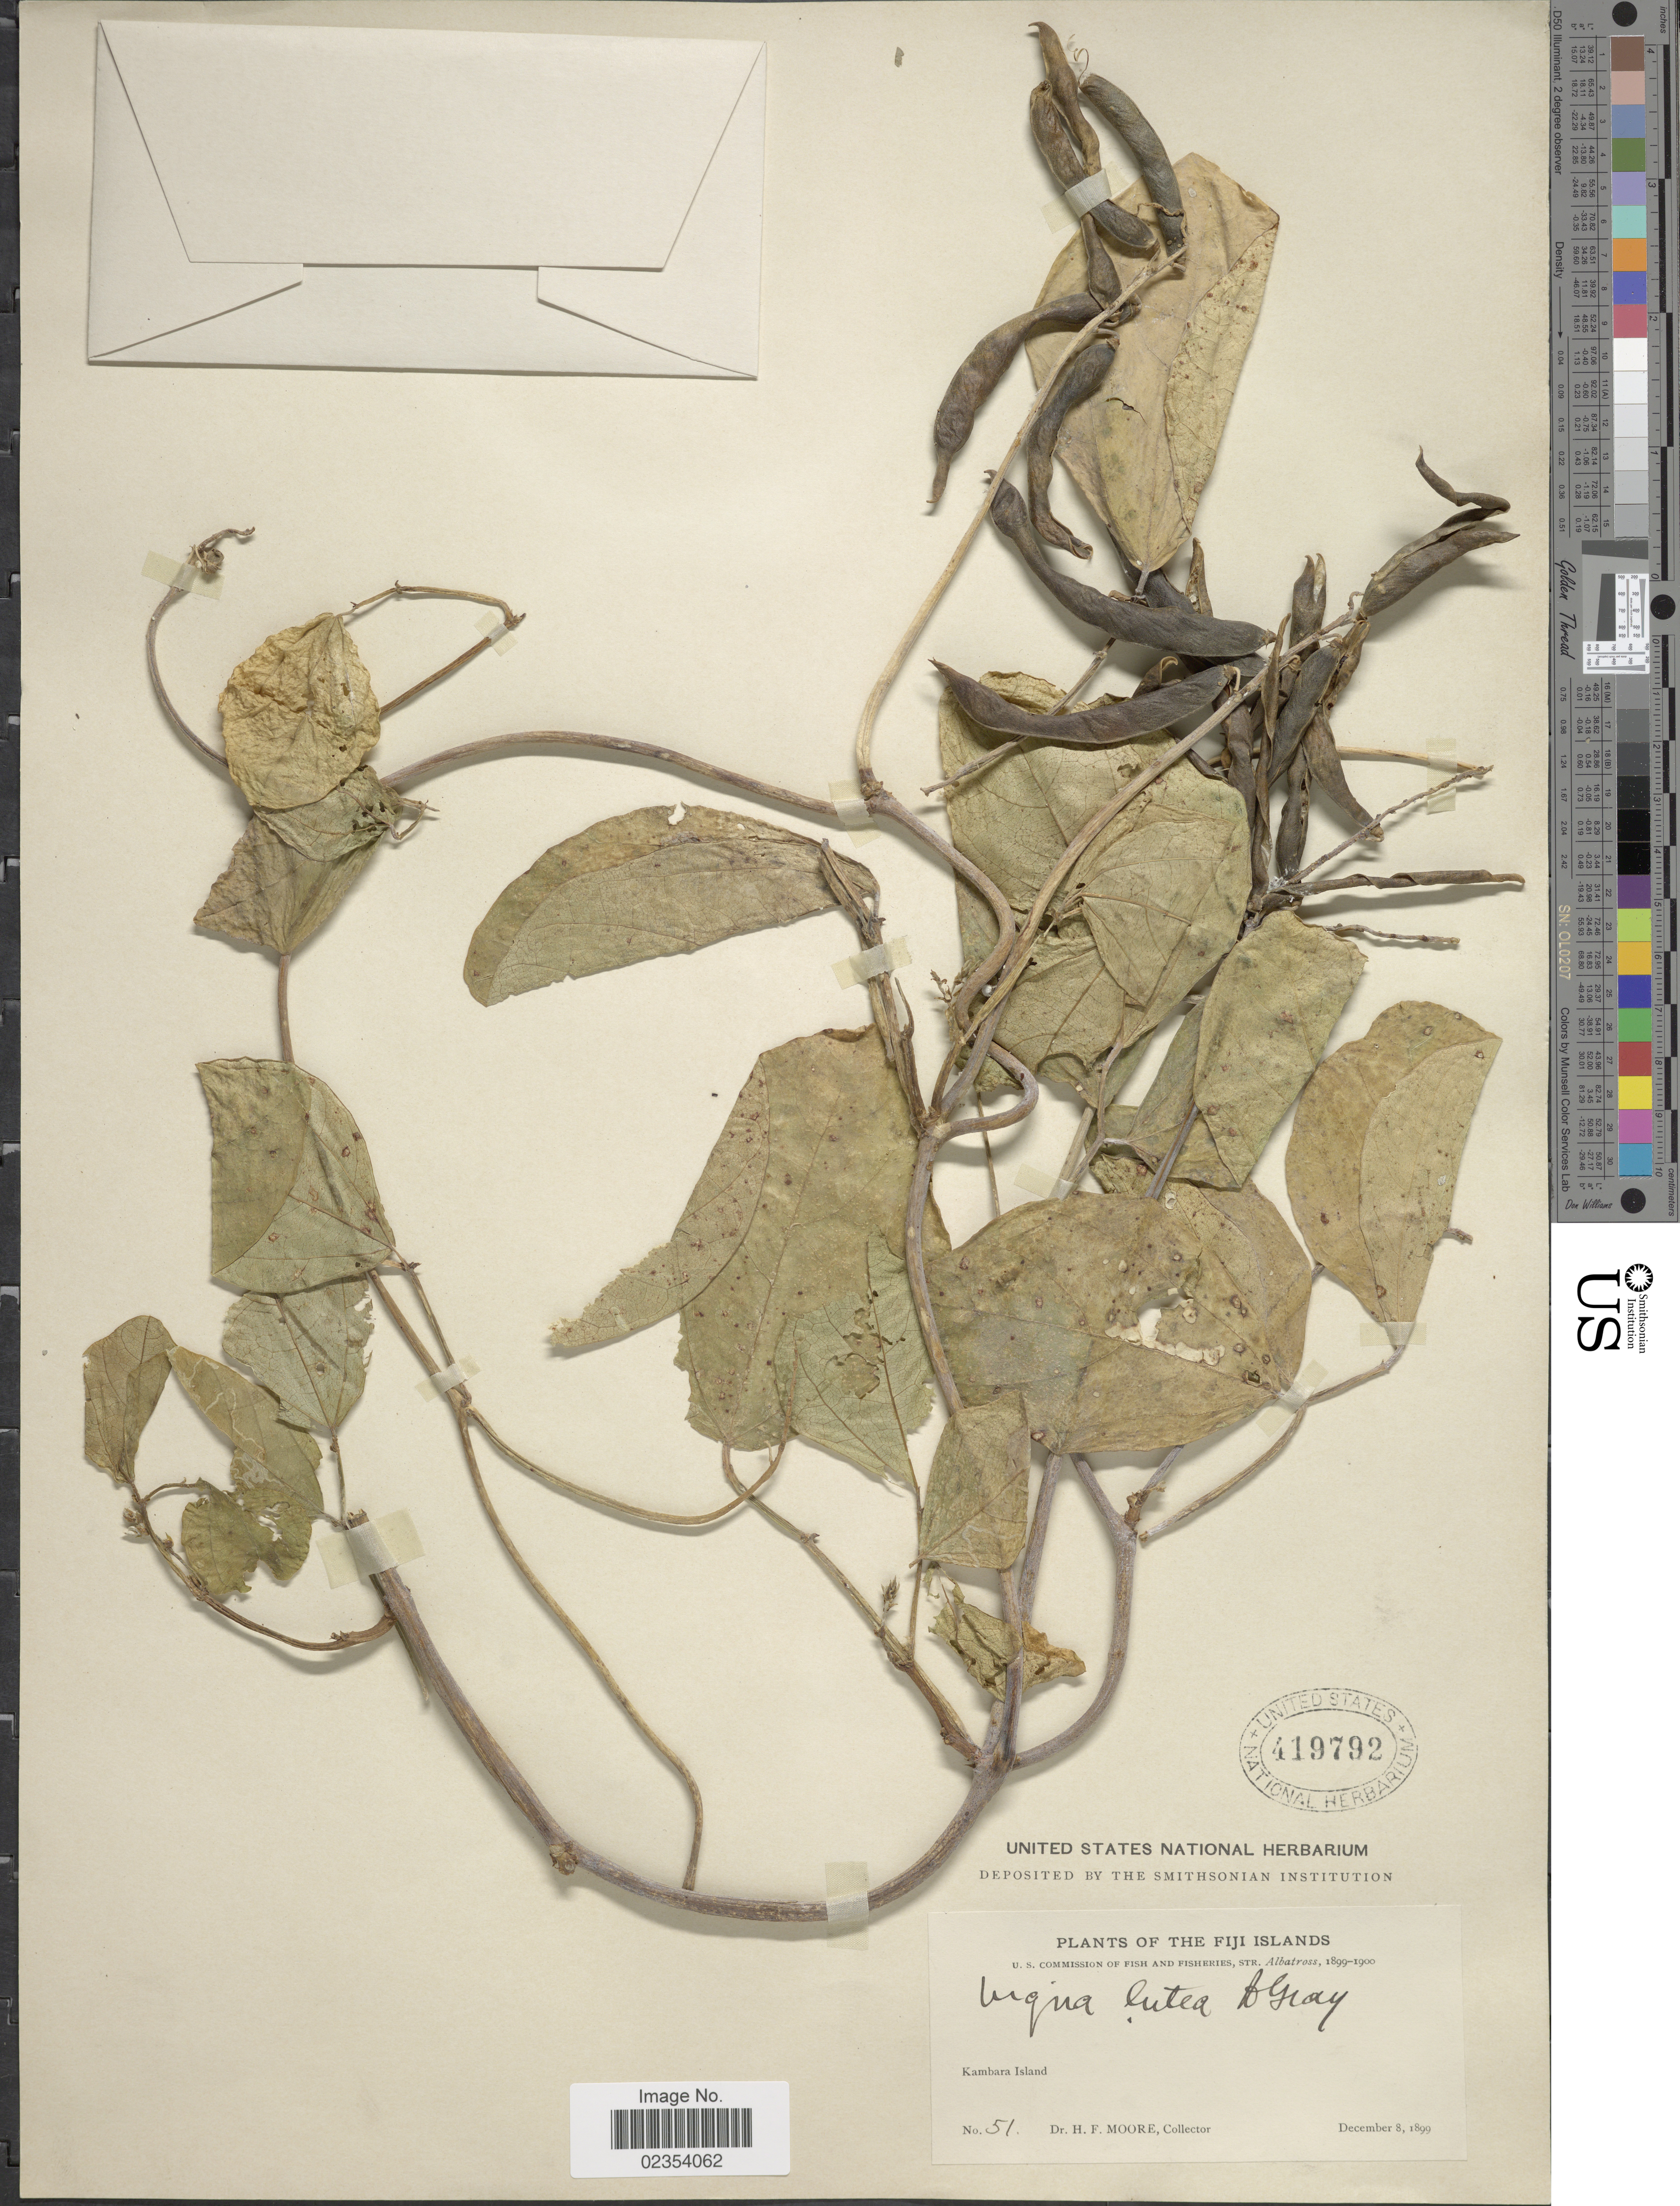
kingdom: Plantae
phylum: Tracheophyta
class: Magnoliopsida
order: Fabales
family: Fabaceae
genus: Vigna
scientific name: Vigna marina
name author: (Burm.) Merr.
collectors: H. F. Moore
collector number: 51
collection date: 1899-12-08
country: Fiji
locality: Fiji Islands, Kambara Island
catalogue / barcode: US 419792